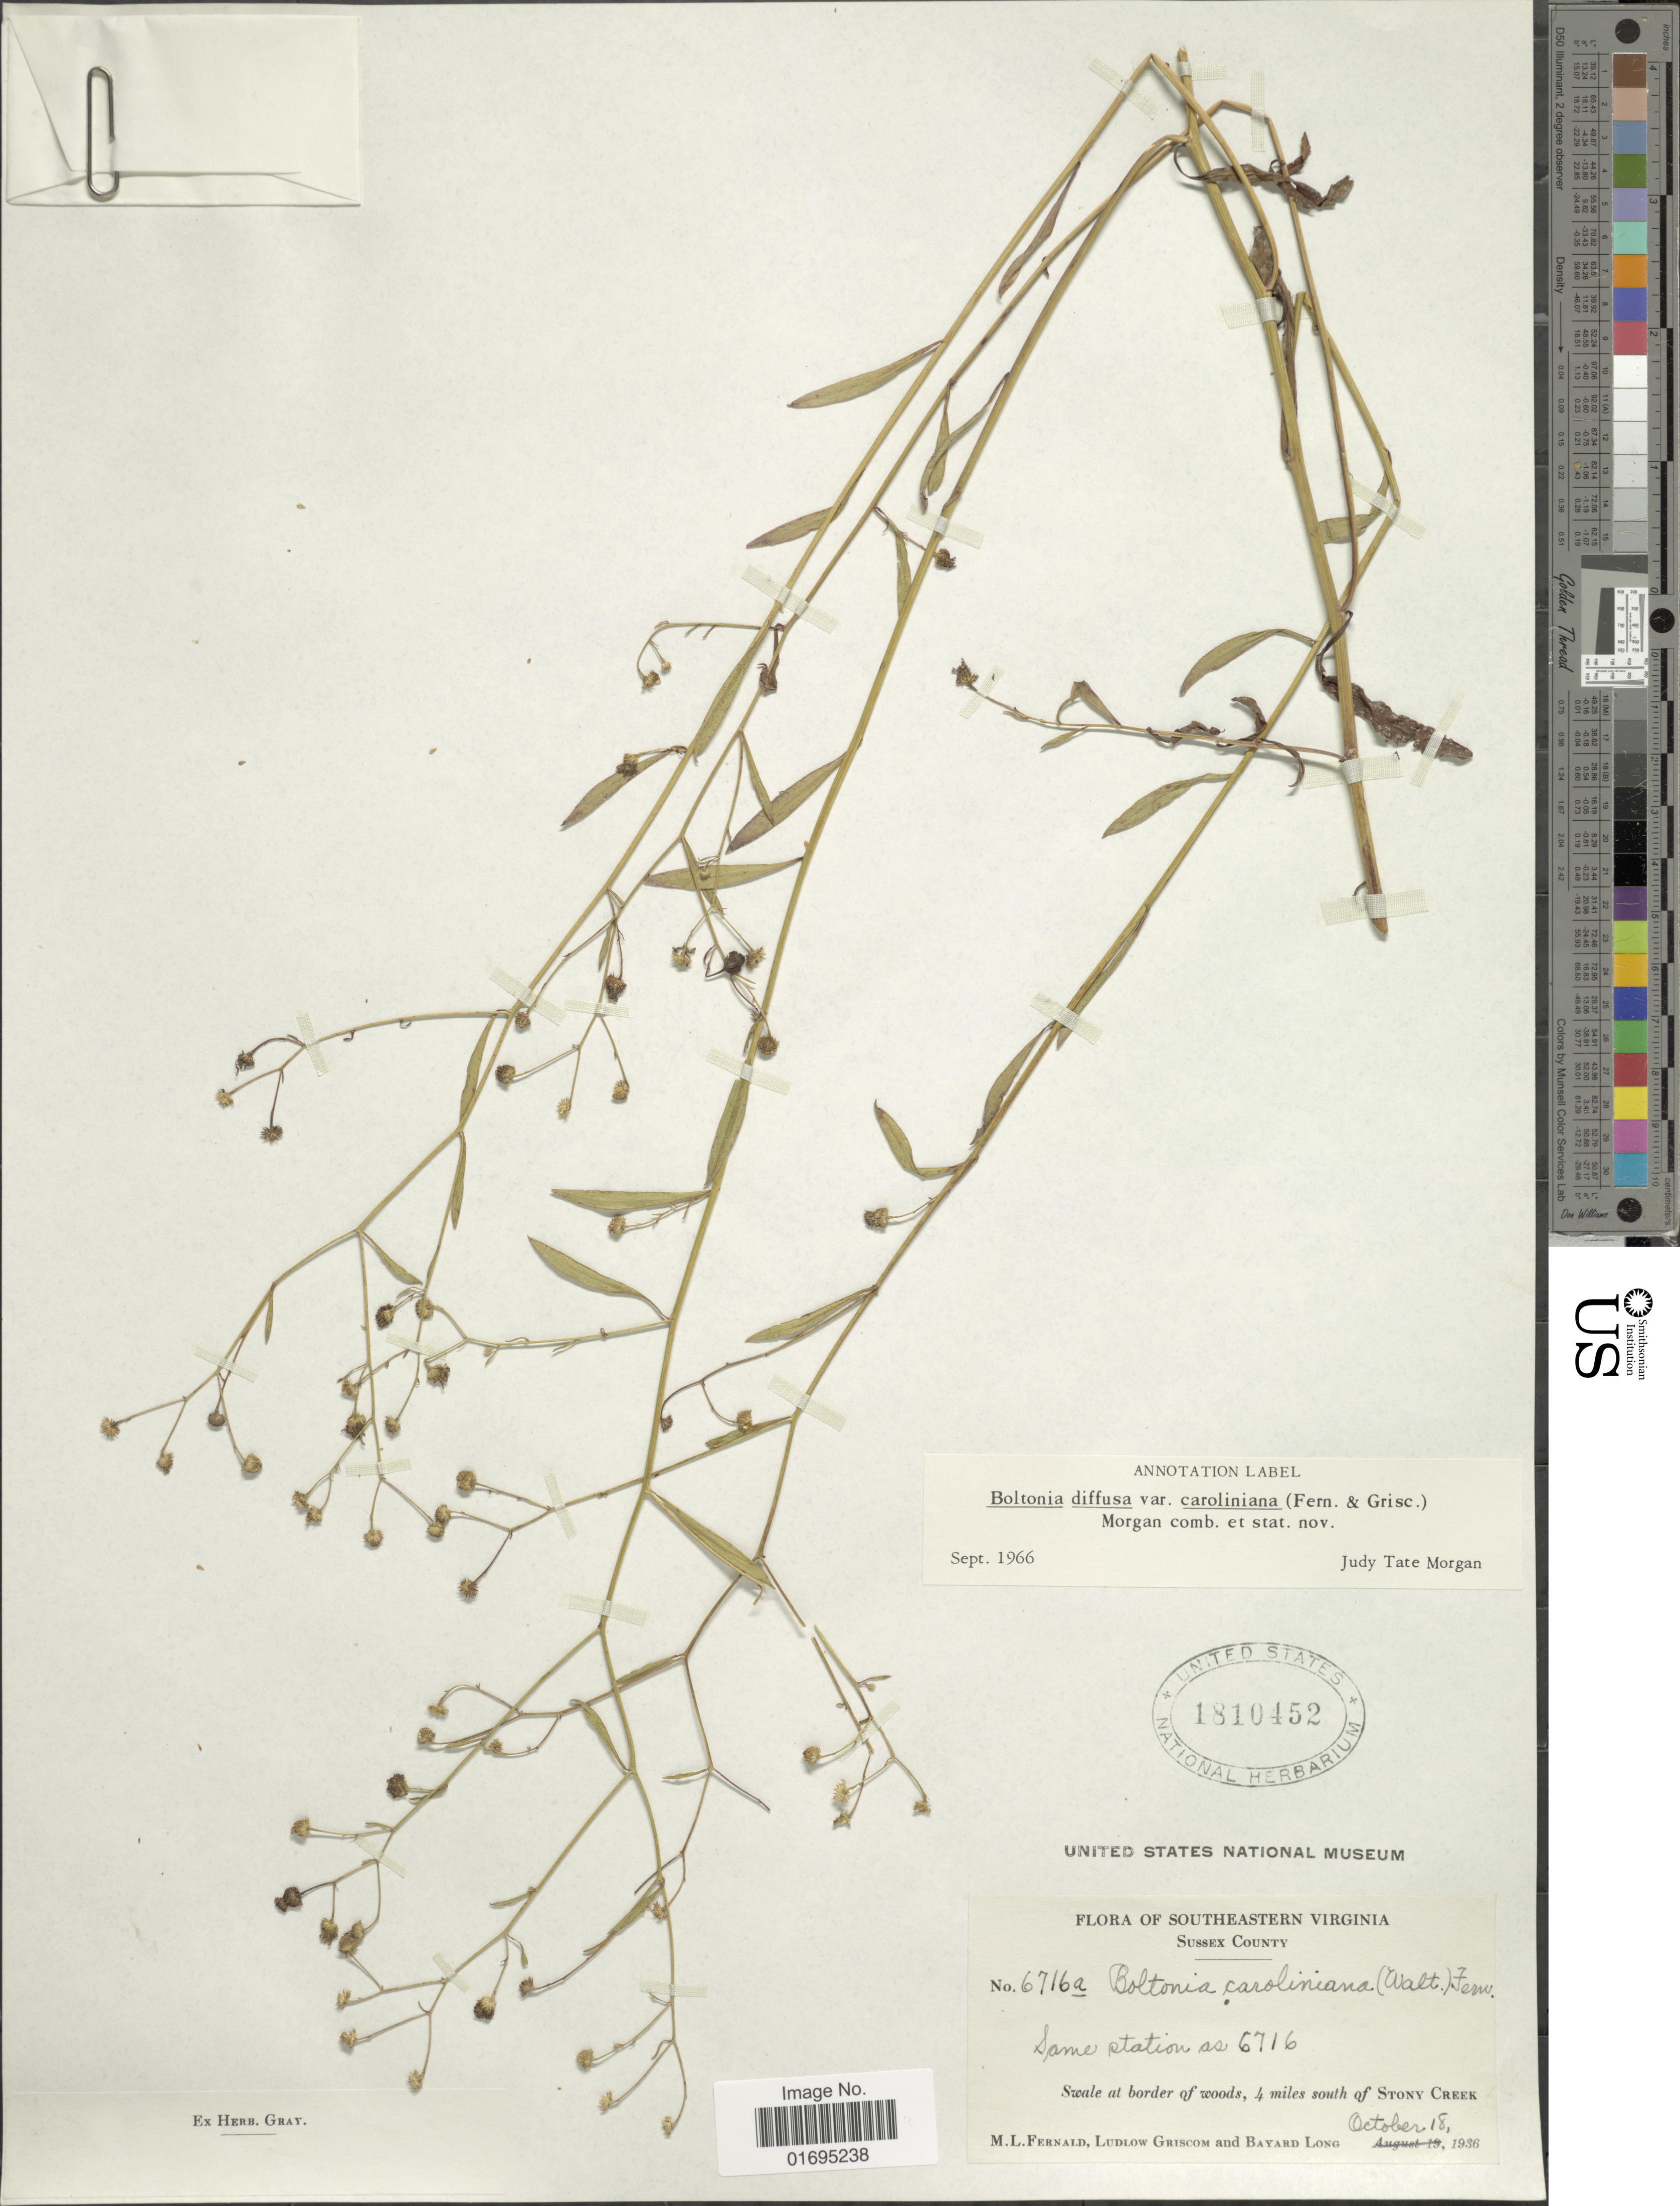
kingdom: Plantae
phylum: Tracheophyta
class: Magnoliopsida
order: Asterales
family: Asteraceae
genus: Boltonia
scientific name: Boltonia diffusa var. caroliniana (Fernald & Griscom) J.T. Morgan comb. et stat. nov. ined.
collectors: M. L. Fernald, L. Griscom & B. Long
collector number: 6716a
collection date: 1936-10-18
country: United States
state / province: Virginia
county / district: Sussex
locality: Southeastern Virginia, Sussex County, Swale at border of woods, 4 miles of Stony Creek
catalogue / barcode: US 1810452